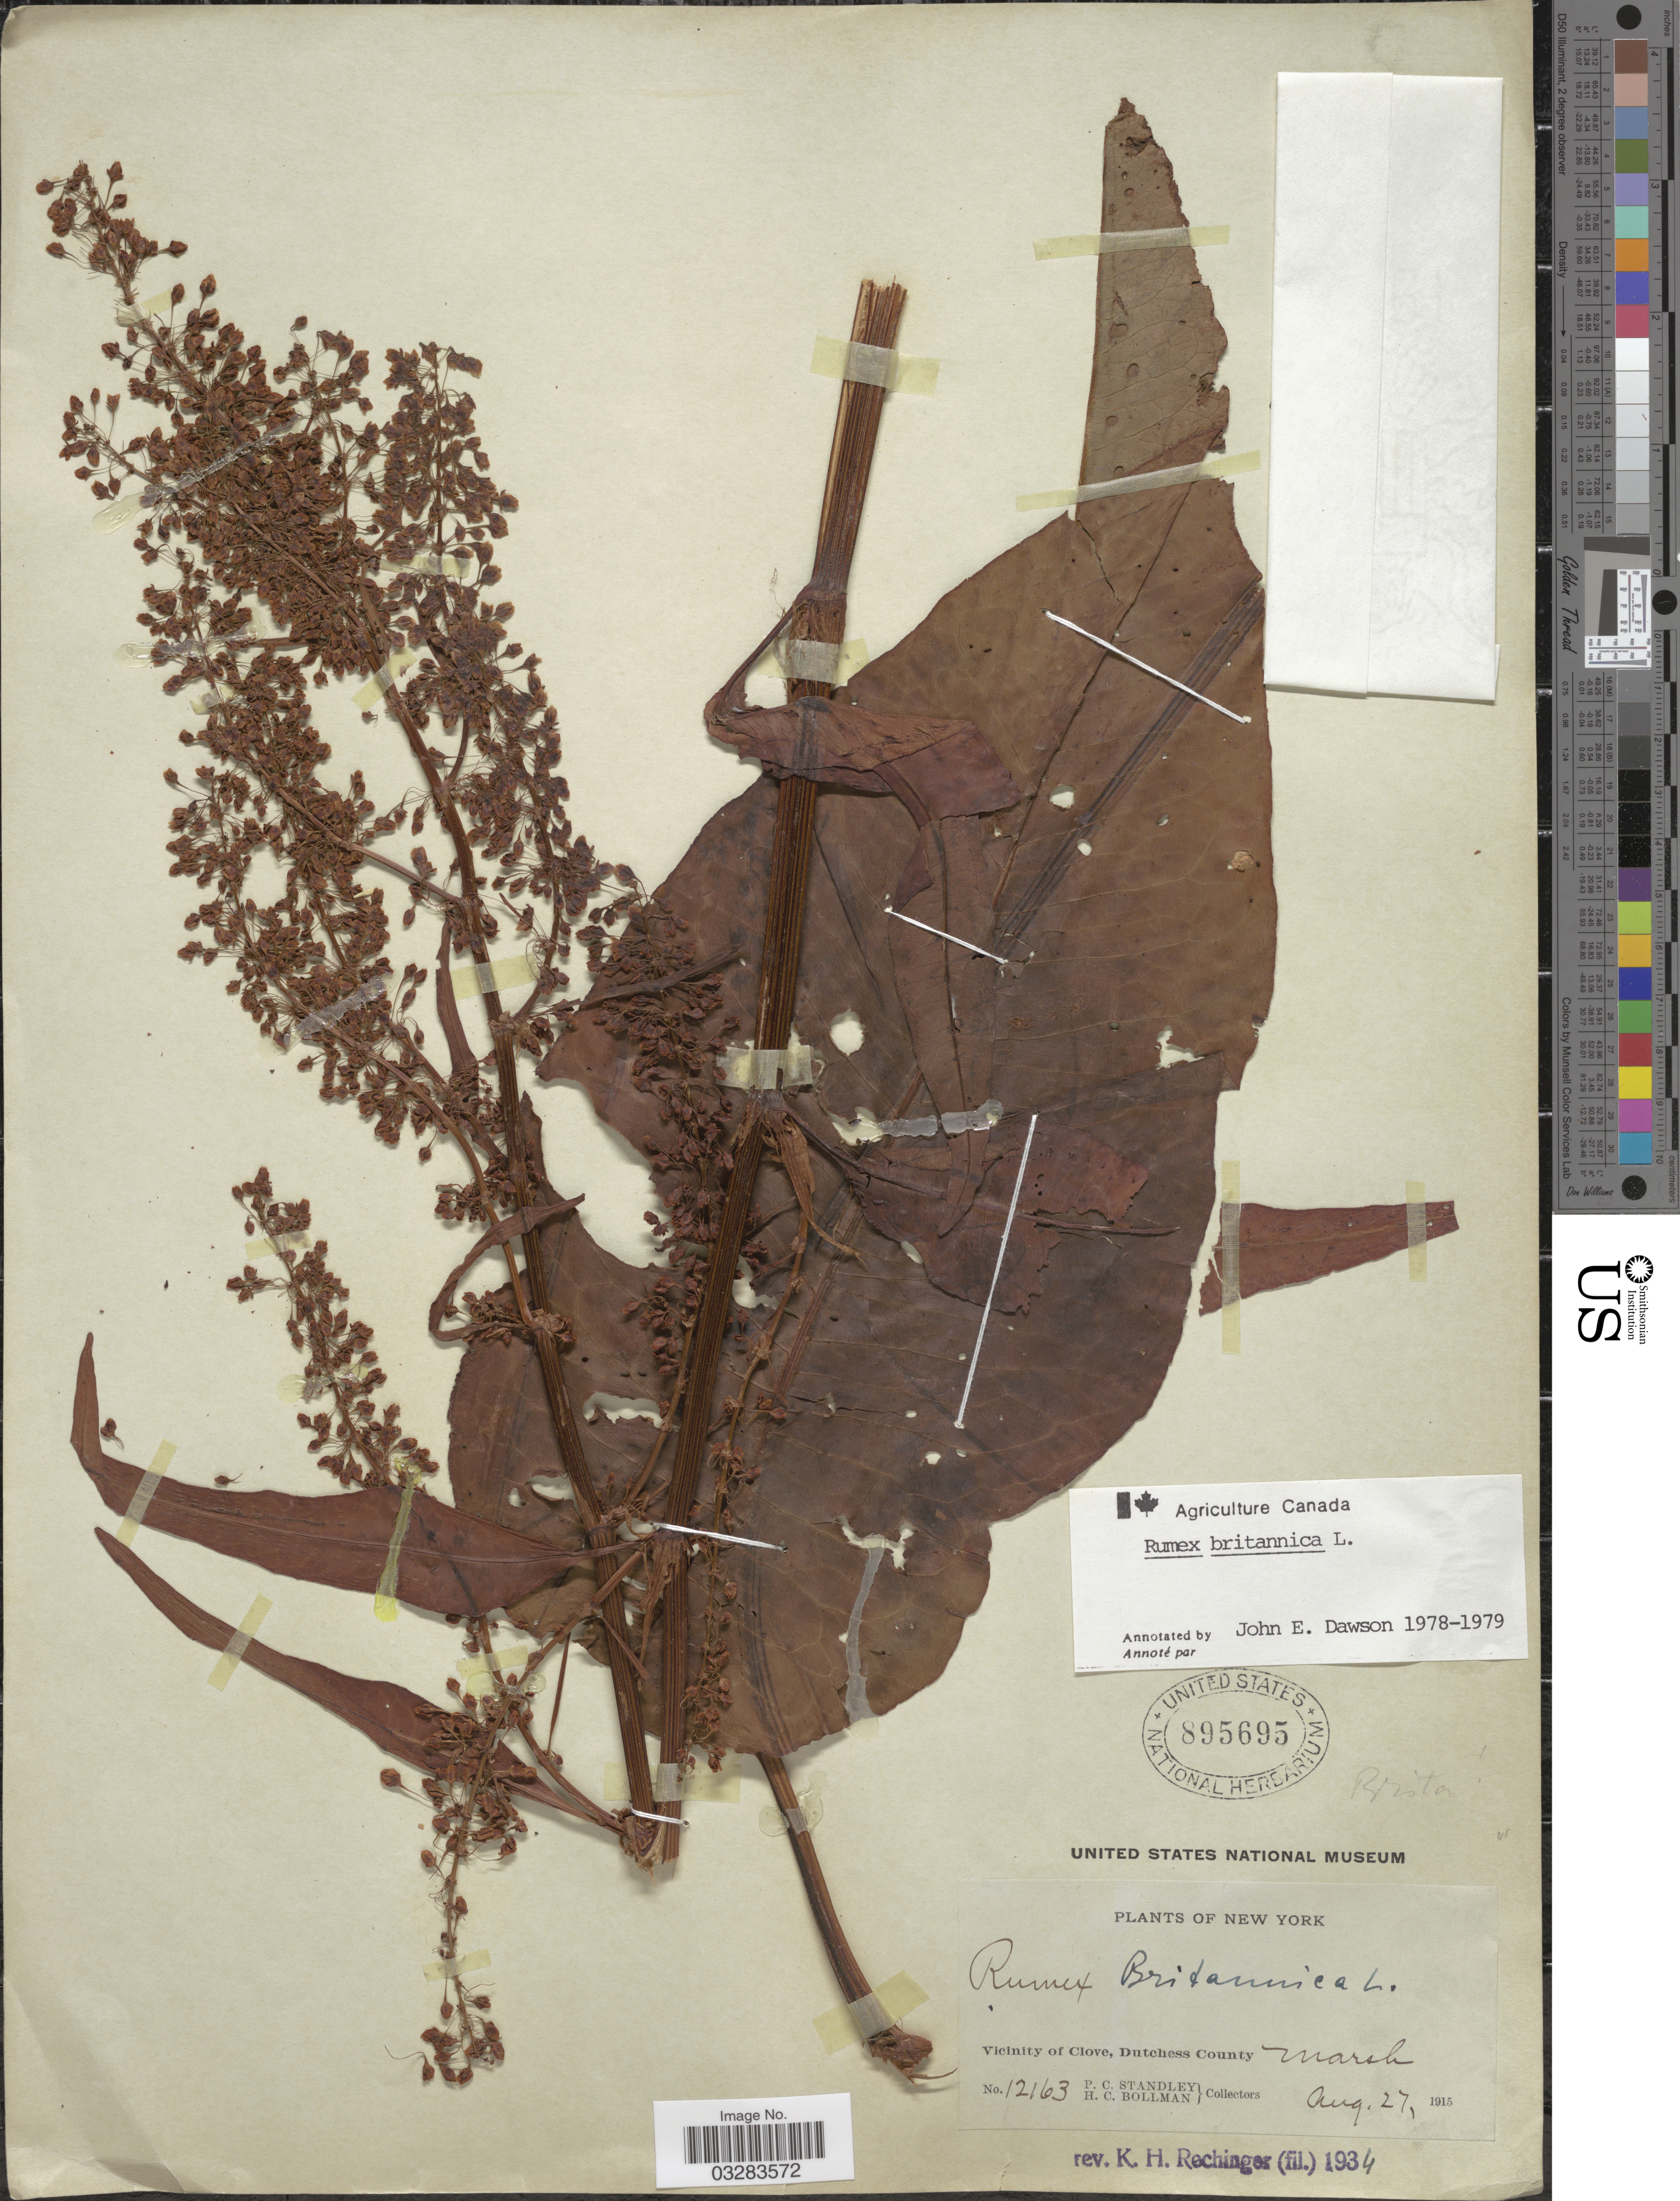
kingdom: Plantae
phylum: Tracheophyta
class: Magnoliopsida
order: Caryophyllales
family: Polygonaceae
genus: Rumex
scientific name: Rumex britannica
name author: L.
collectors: P. C. Standley & H. C. Bollman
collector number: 12163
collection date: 1915-08-27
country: United States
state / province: New York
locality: Vicinity of Clove, Dutchess County.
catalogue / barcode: US 895695